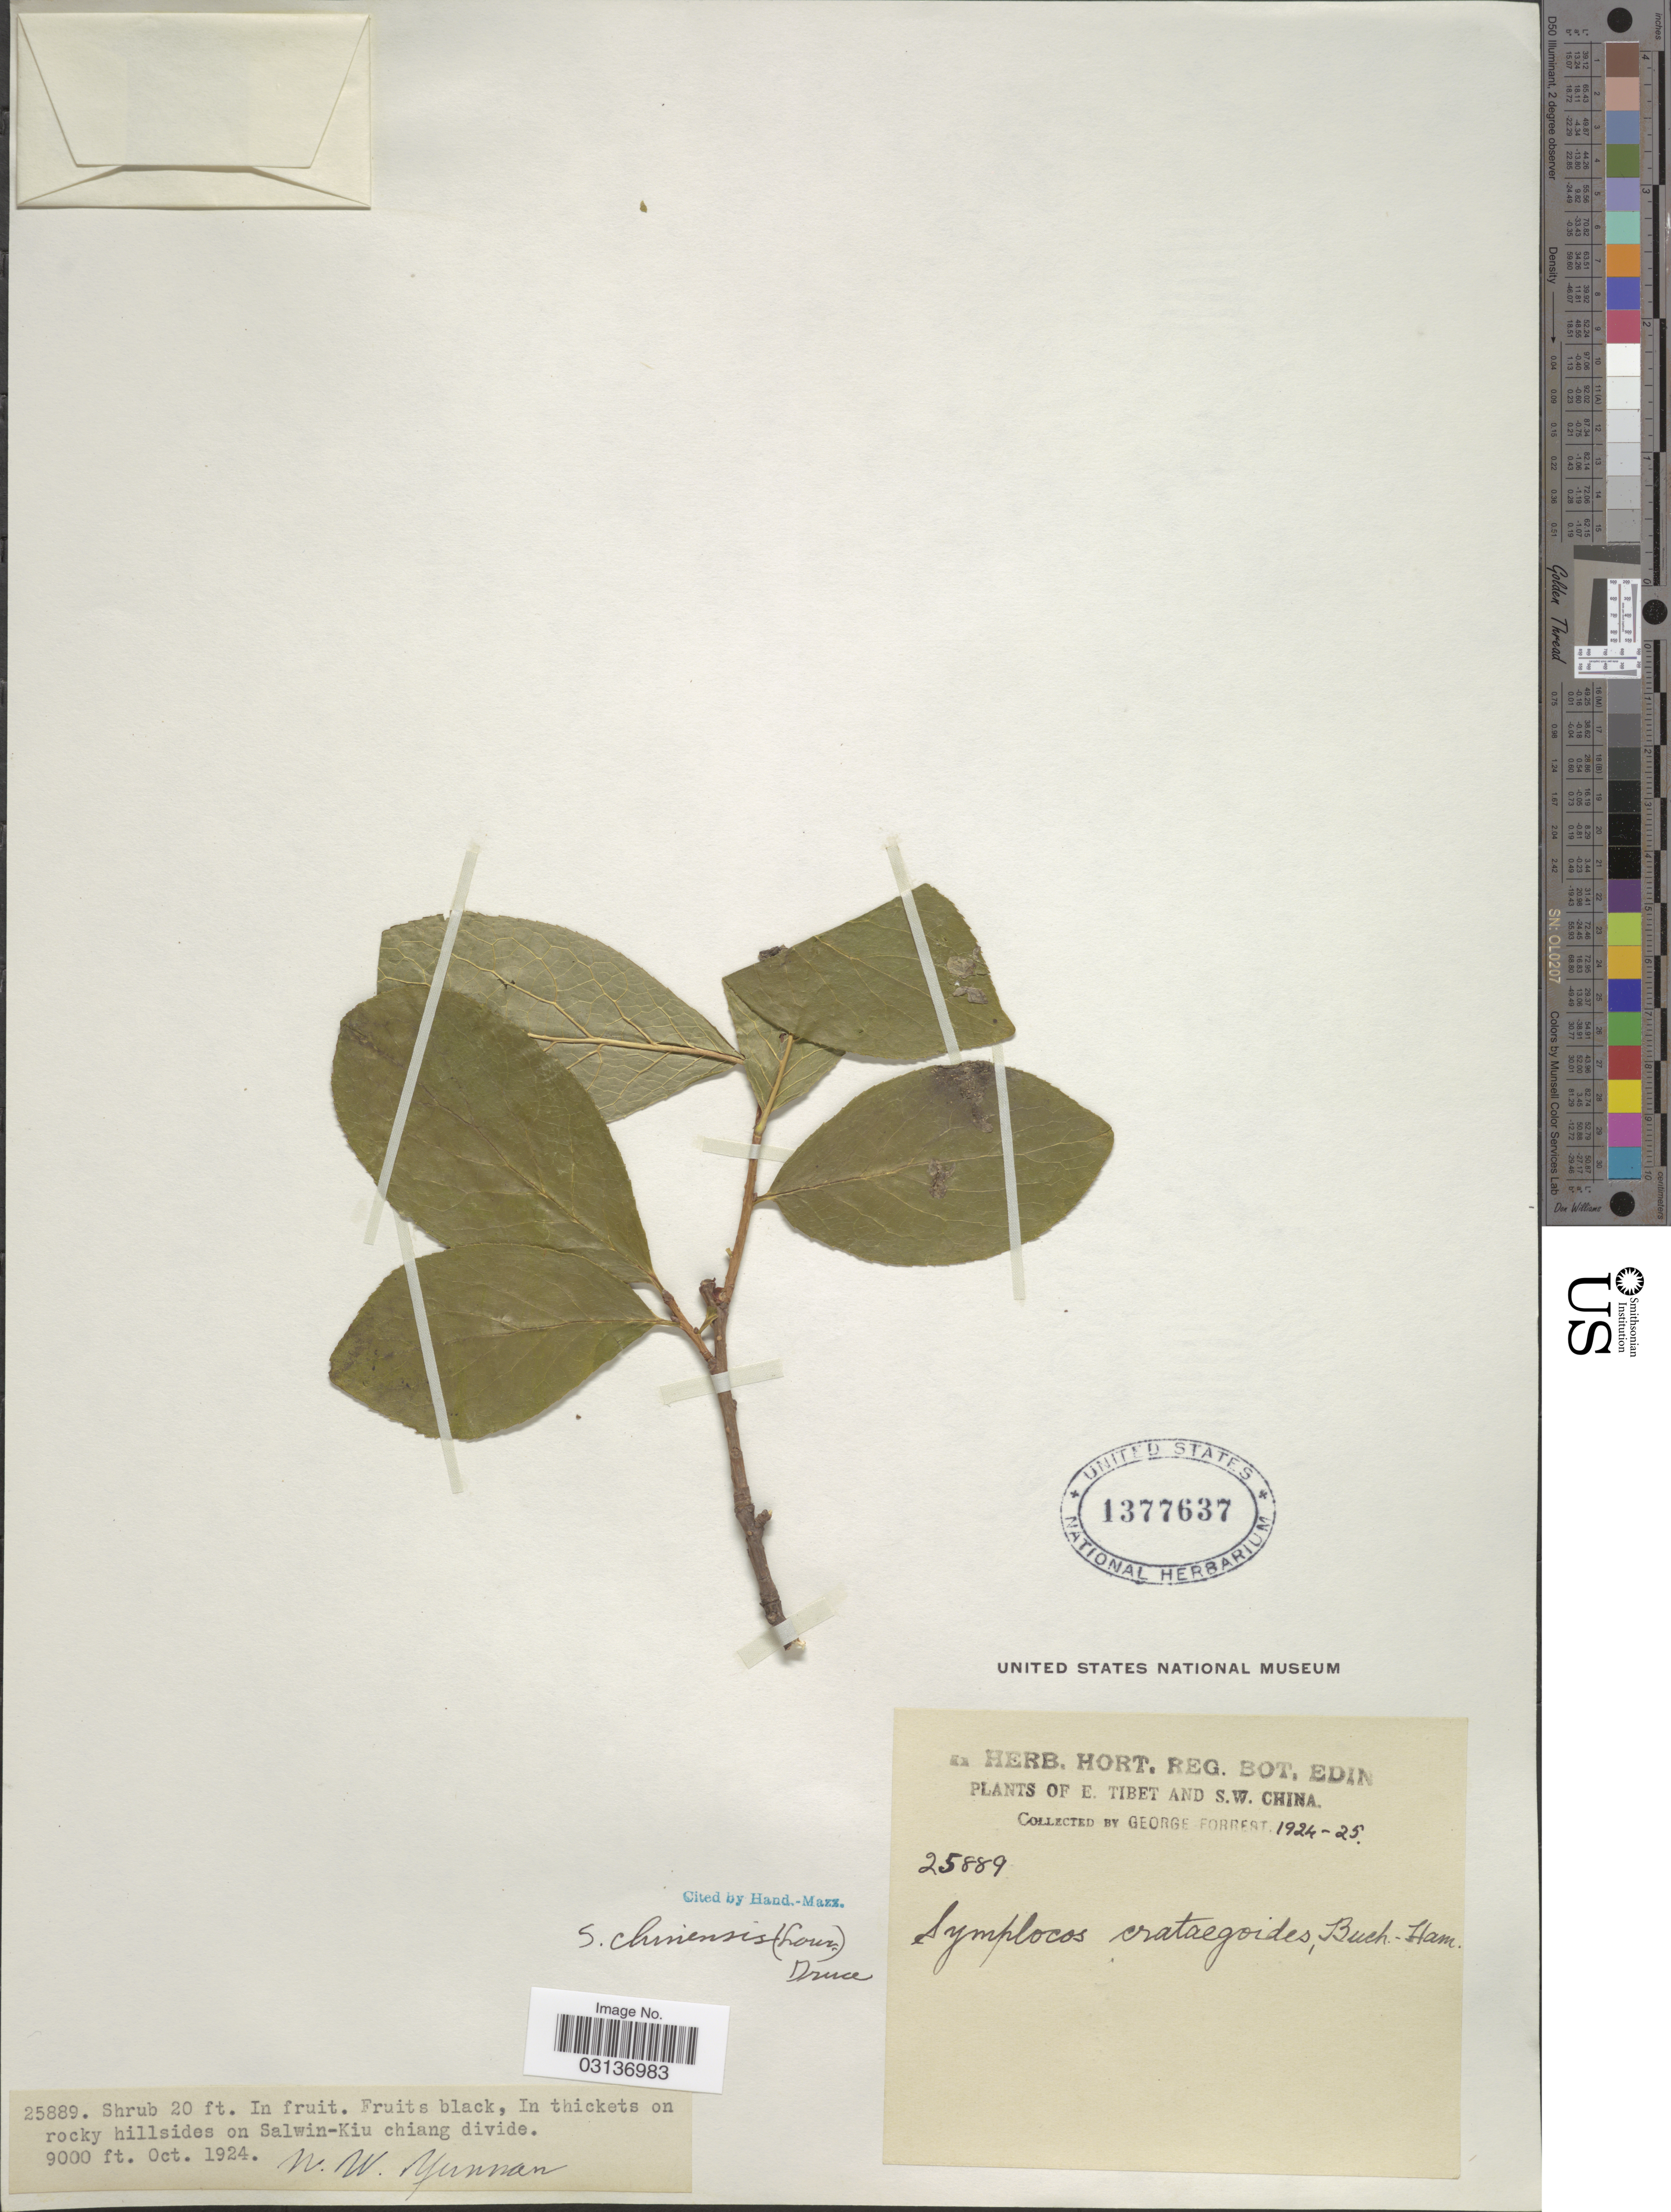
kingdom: Plantae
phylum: Tracheophyta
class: Magnoliopsida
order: Ericales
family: Symplocaceae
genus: Symplocos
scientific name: Symplocos paniculata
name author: Miq.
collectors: G. Forrest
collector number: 25889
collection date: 1924-10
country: China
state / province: Yunnan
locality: E. Tibet and S.W. China. In thickets on rocky hillsides on Salwin-Kiu chiang divide. N.W. Yunnan.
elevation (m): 2743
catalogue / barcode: US 1377637